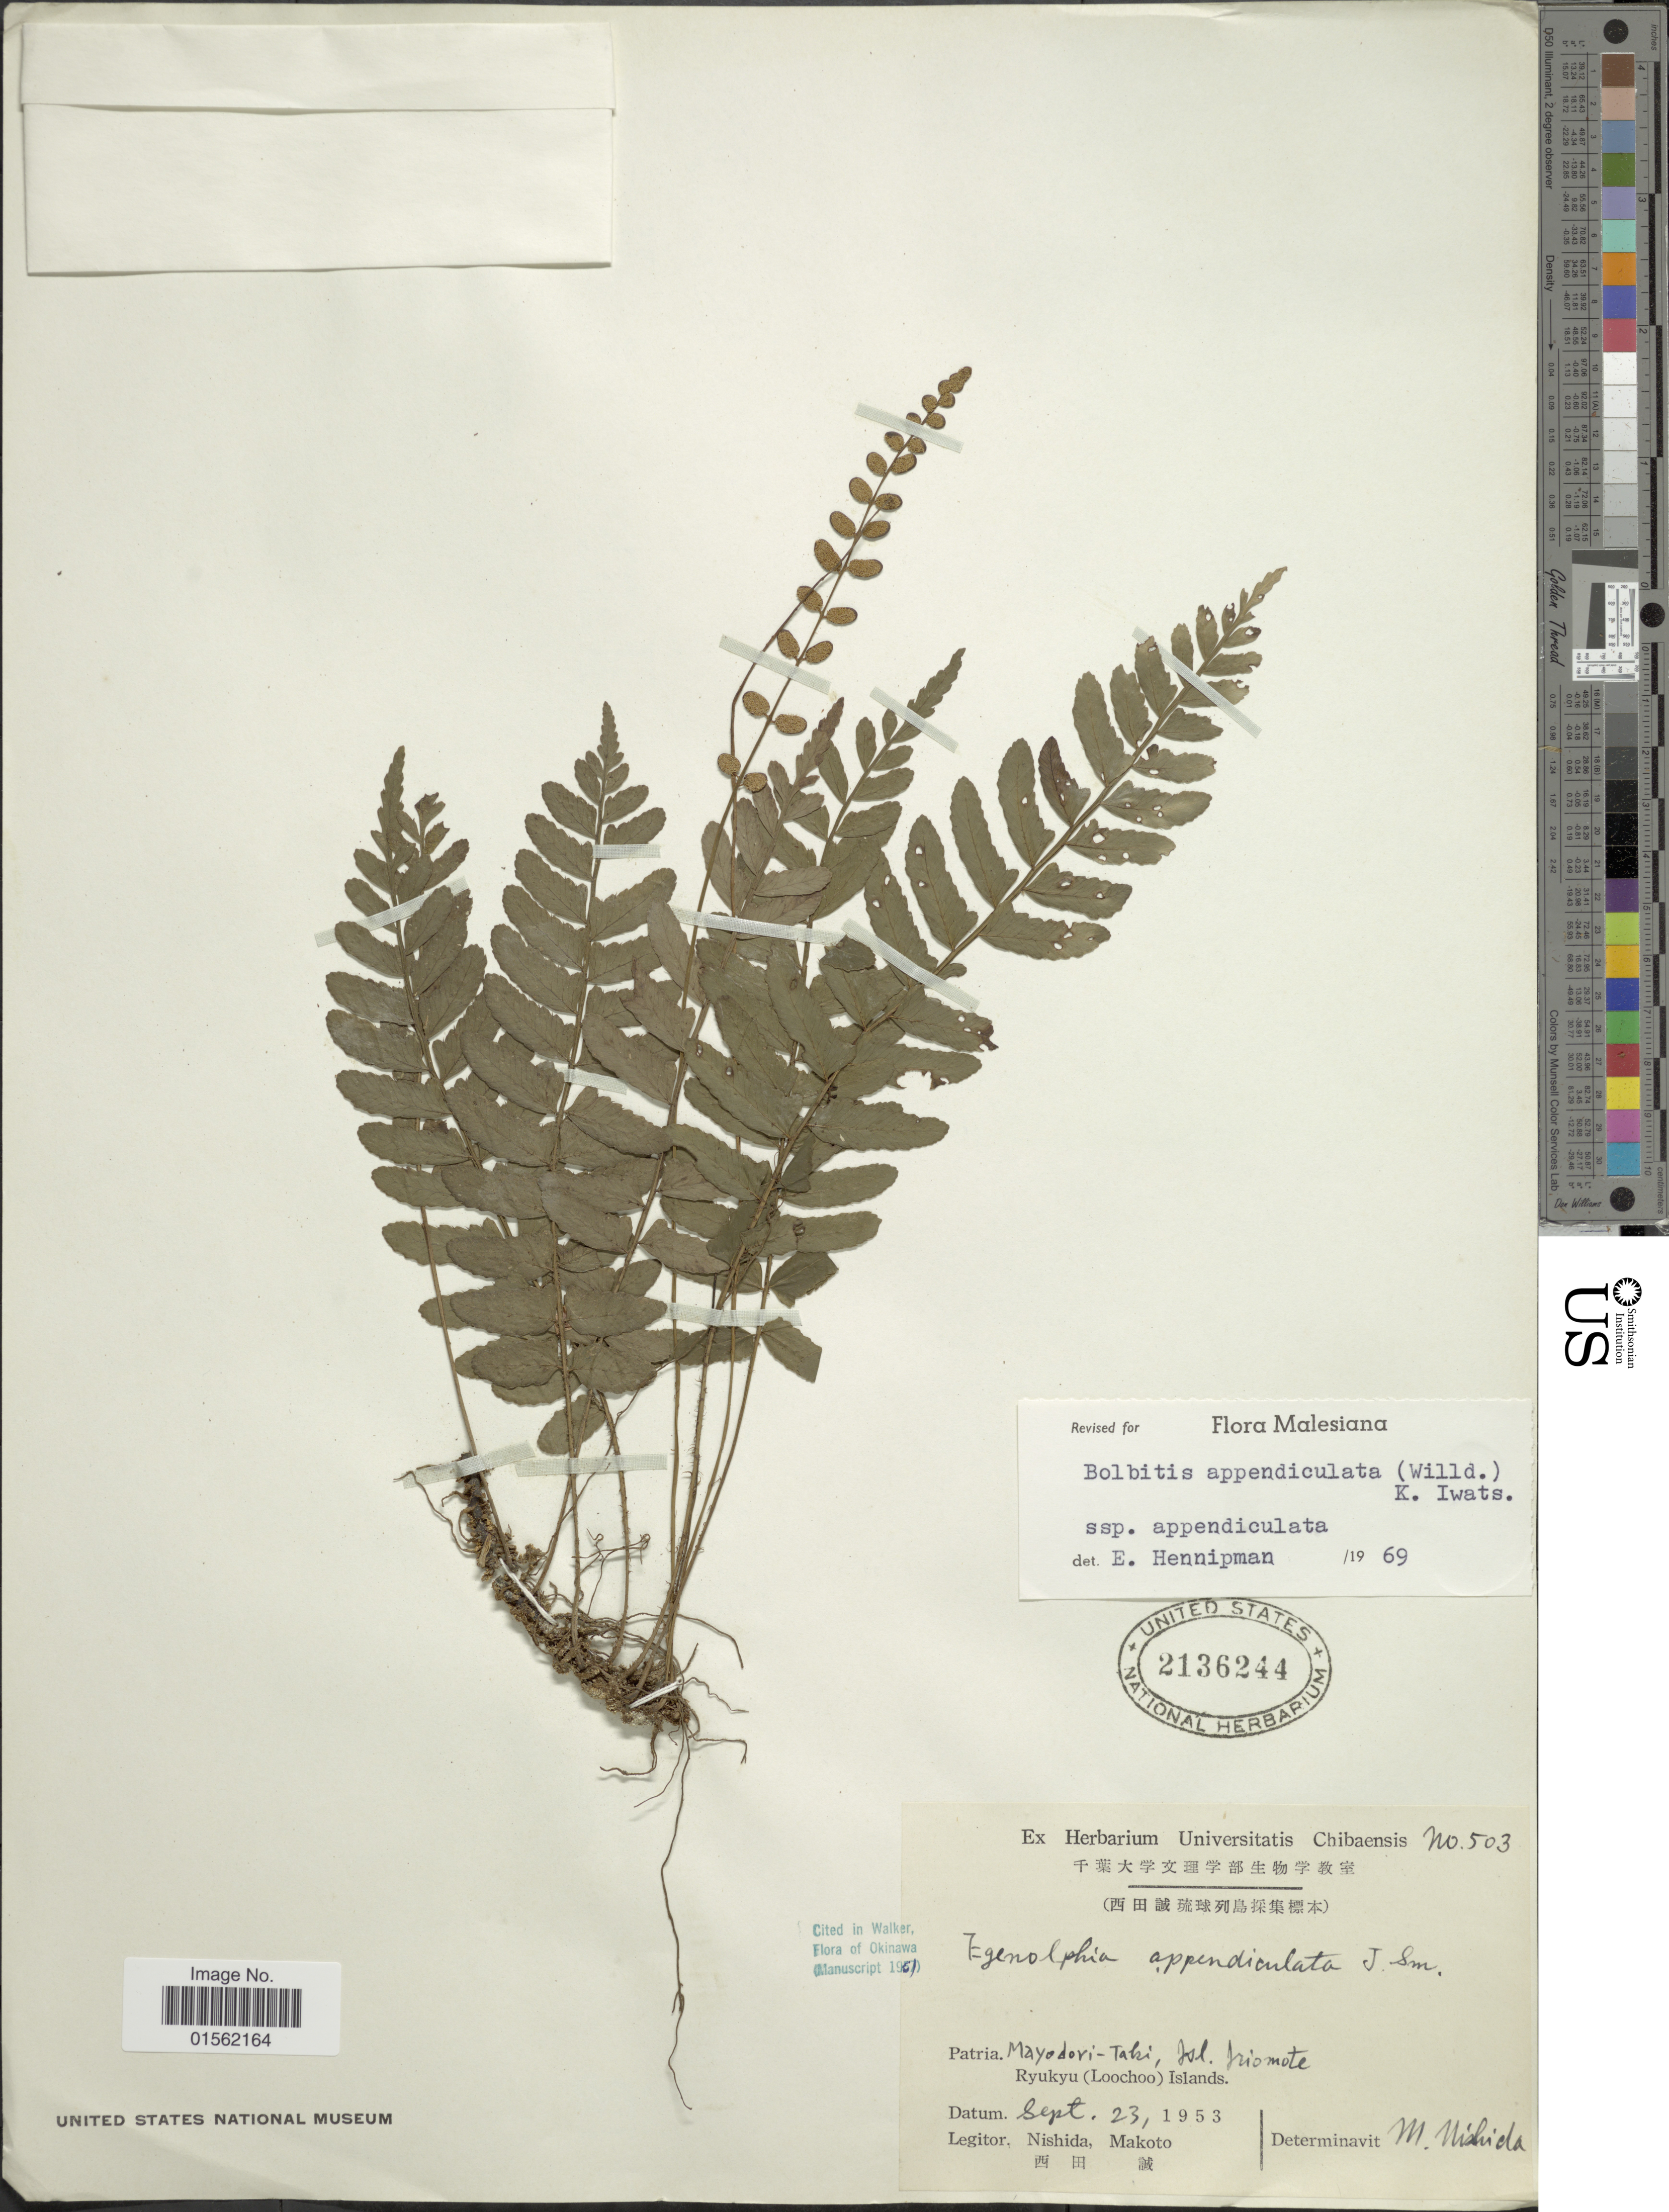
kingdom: Plantae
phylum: Tracheophyta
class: Polypodiopsida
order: Polypodiales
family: Dryopteridaceae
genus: Bolbitis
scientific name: Bolbitis appendiculata var. appendiculata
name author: (Willd.) K. Iwats.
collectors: N. Makoto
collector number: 503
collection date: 1953-09-23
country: Japan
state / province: Okinawa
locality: Mayodiri-taki, Isl Iriomote, Ryukyu (Loochoo) Islands.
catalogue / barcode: US 2136244